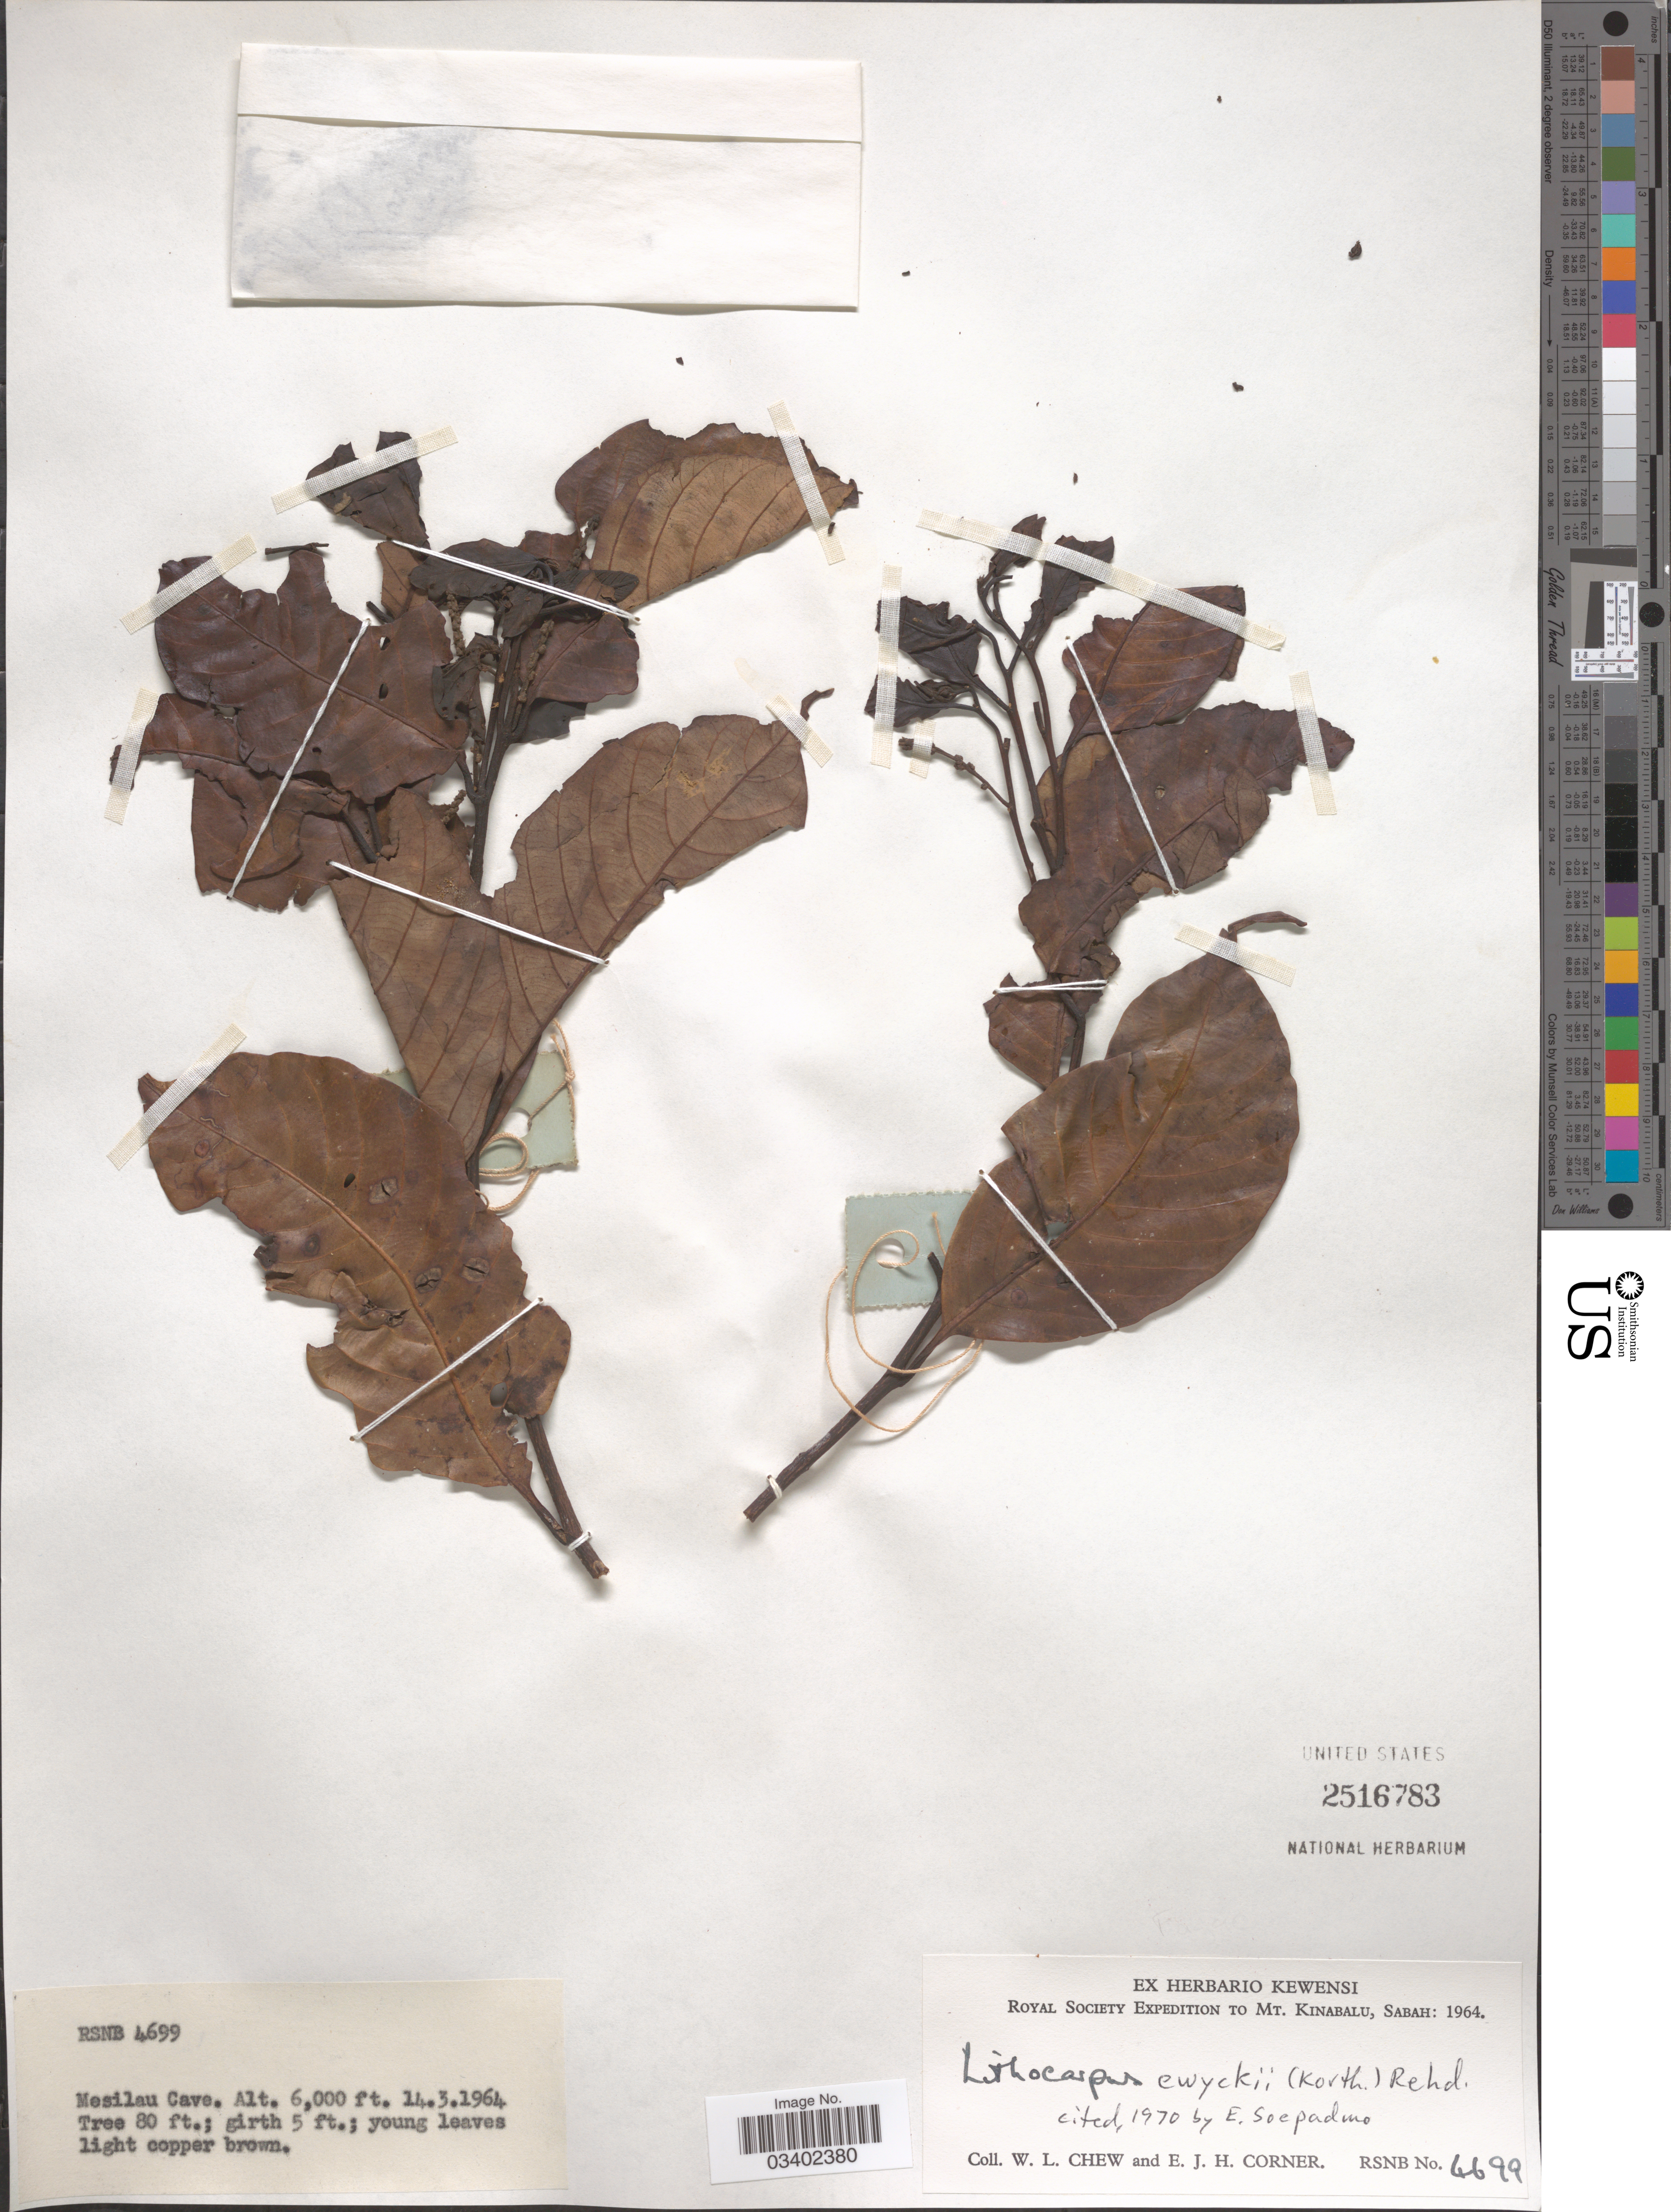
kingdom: Plantae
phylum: Tracheophyta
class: Magnoliopsida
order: Fagales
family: Fagaceae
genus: Lithocarpus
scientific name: Lithocarpus ewyckii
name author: (Korth.) Rehder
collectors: W. Chew & E. Corner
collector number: RSNB 4699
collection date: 1964-03-14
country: Malaysia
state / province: Sabah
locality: Mt. Kinabalu. Mesilau Cave.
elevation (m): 1829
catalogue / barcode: US 2516783